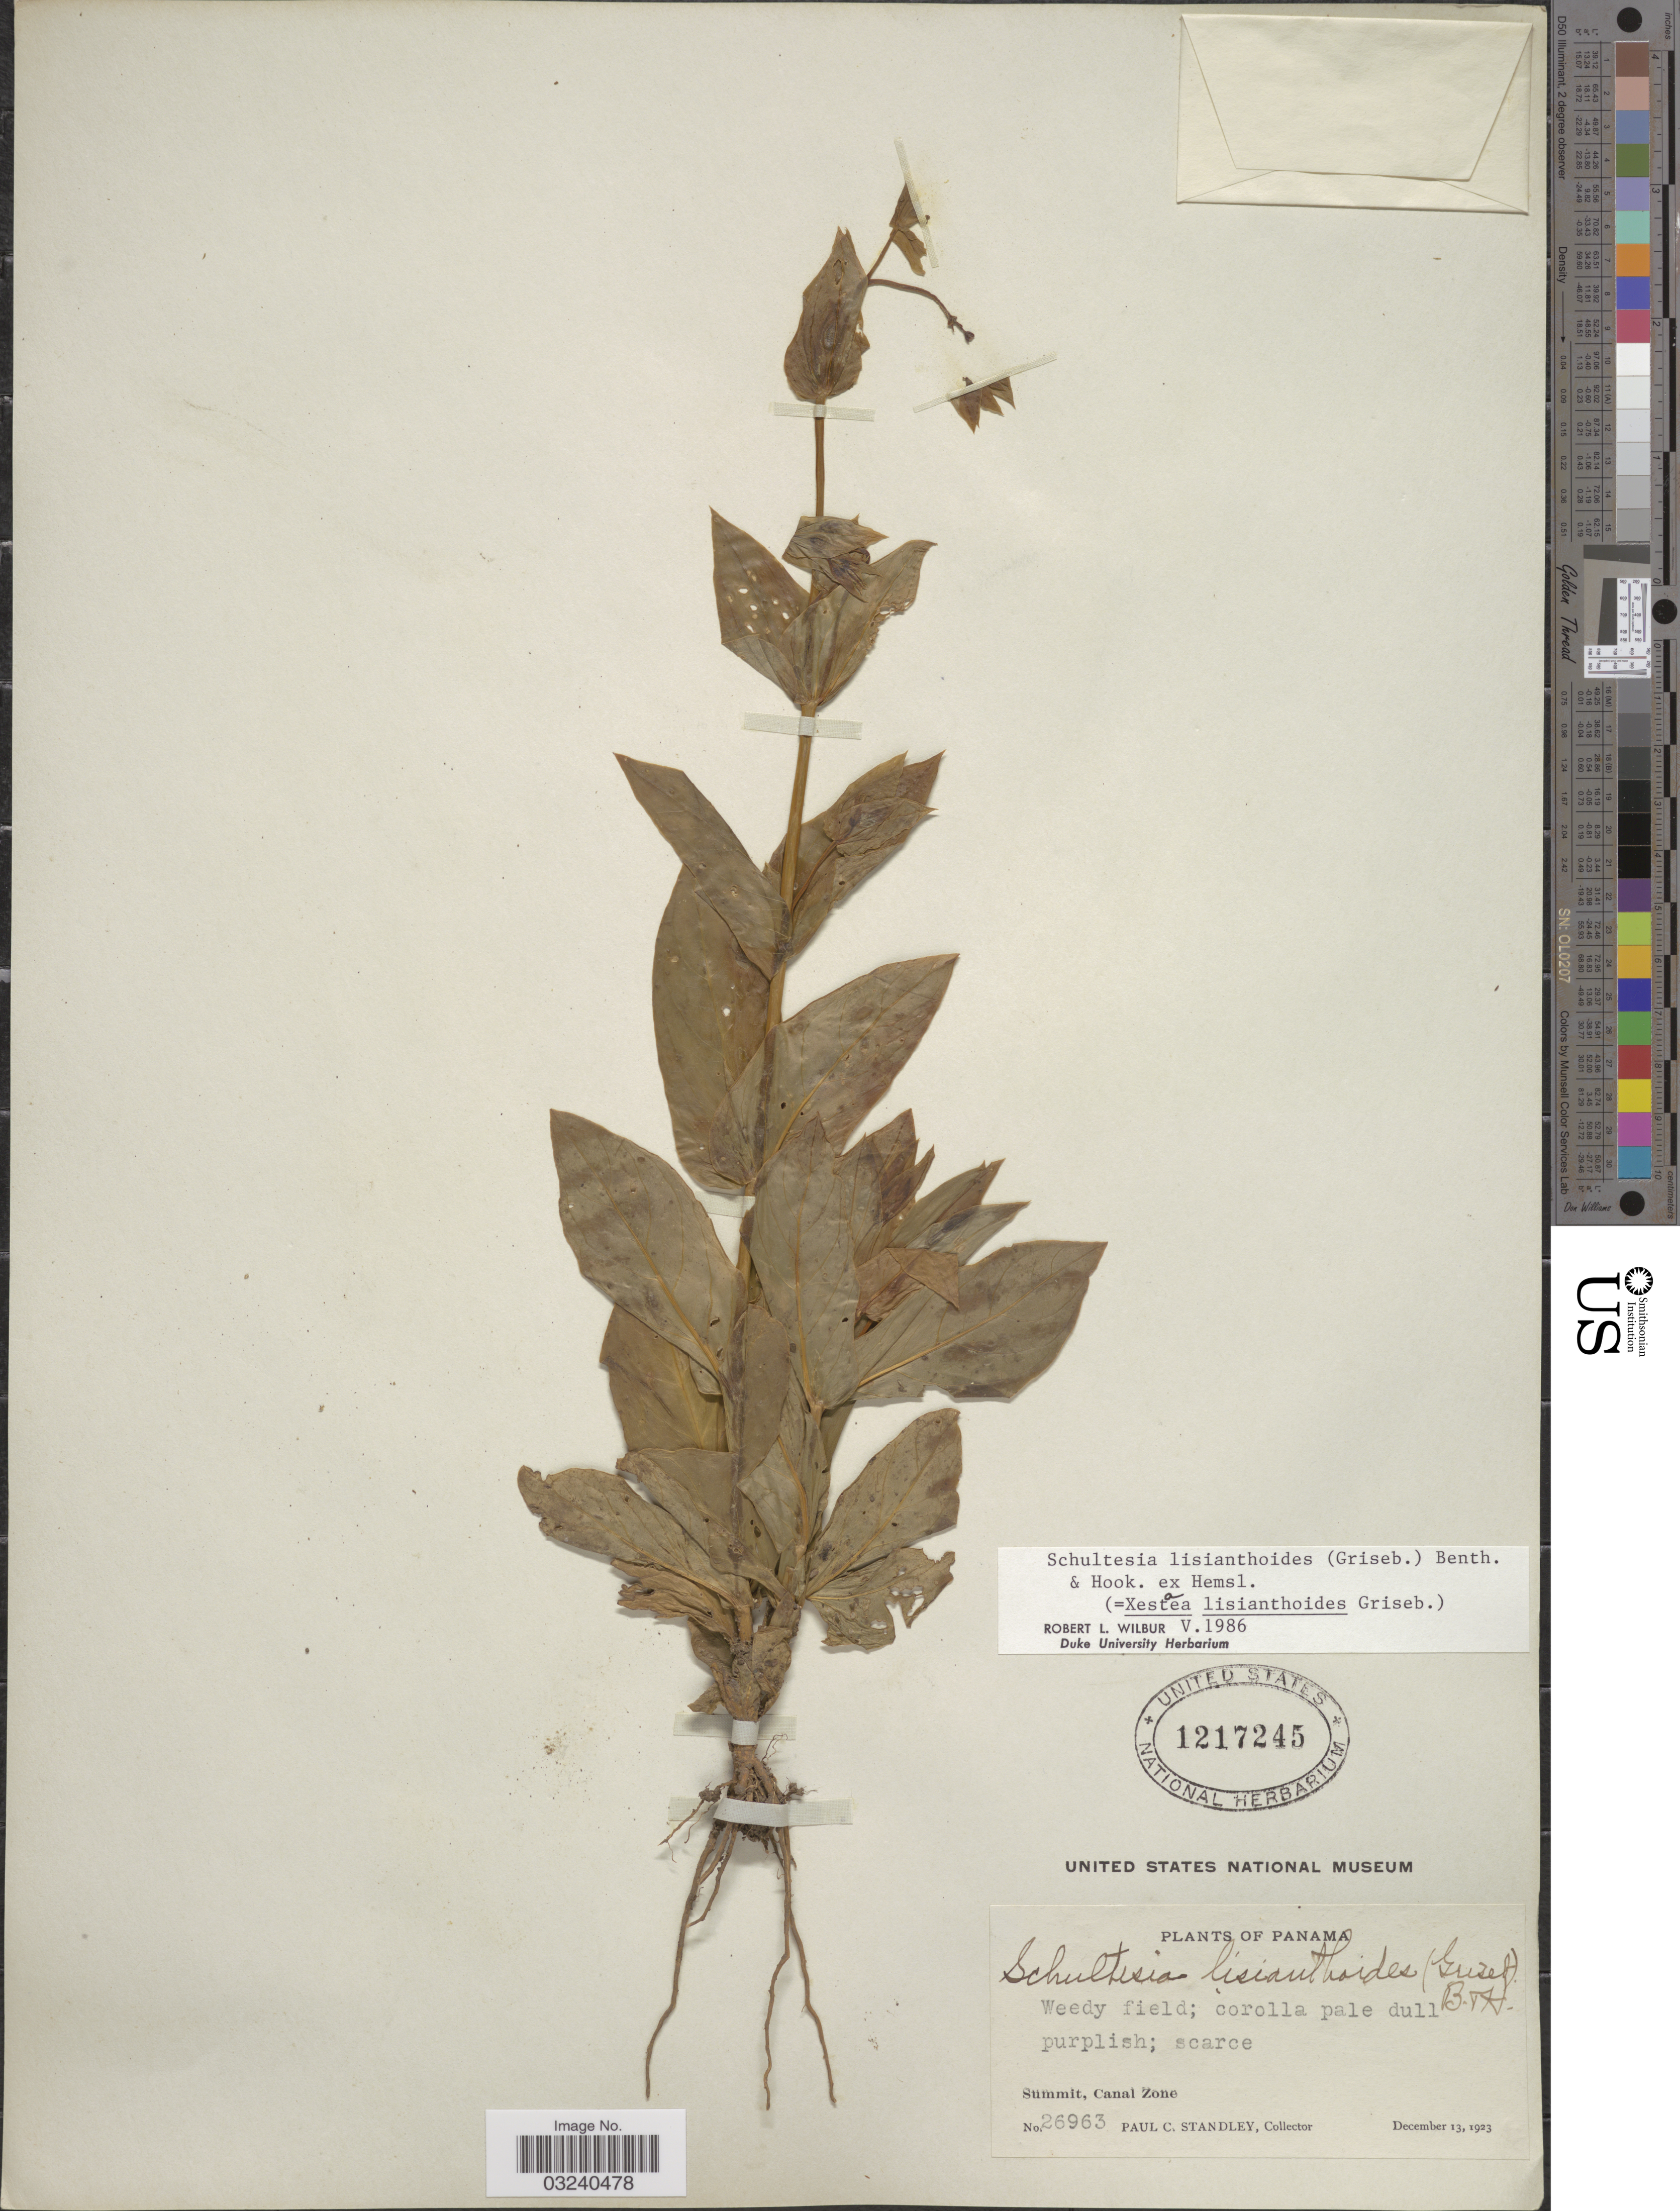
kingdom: Plantae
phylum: Tracheophyta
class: Magnoliopsida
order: Gentianales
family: Gentianaceae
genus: Schultesia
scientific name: Schultesia lisianthoides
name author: (Griseb.) Benth. & Hook. f. ex Hemsl.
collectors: P. C. Standley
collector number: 26963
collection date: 1923-12-13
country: Panama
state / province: Colón / Panamá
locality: Summit, Canal Zone.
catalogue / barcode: US 1217245